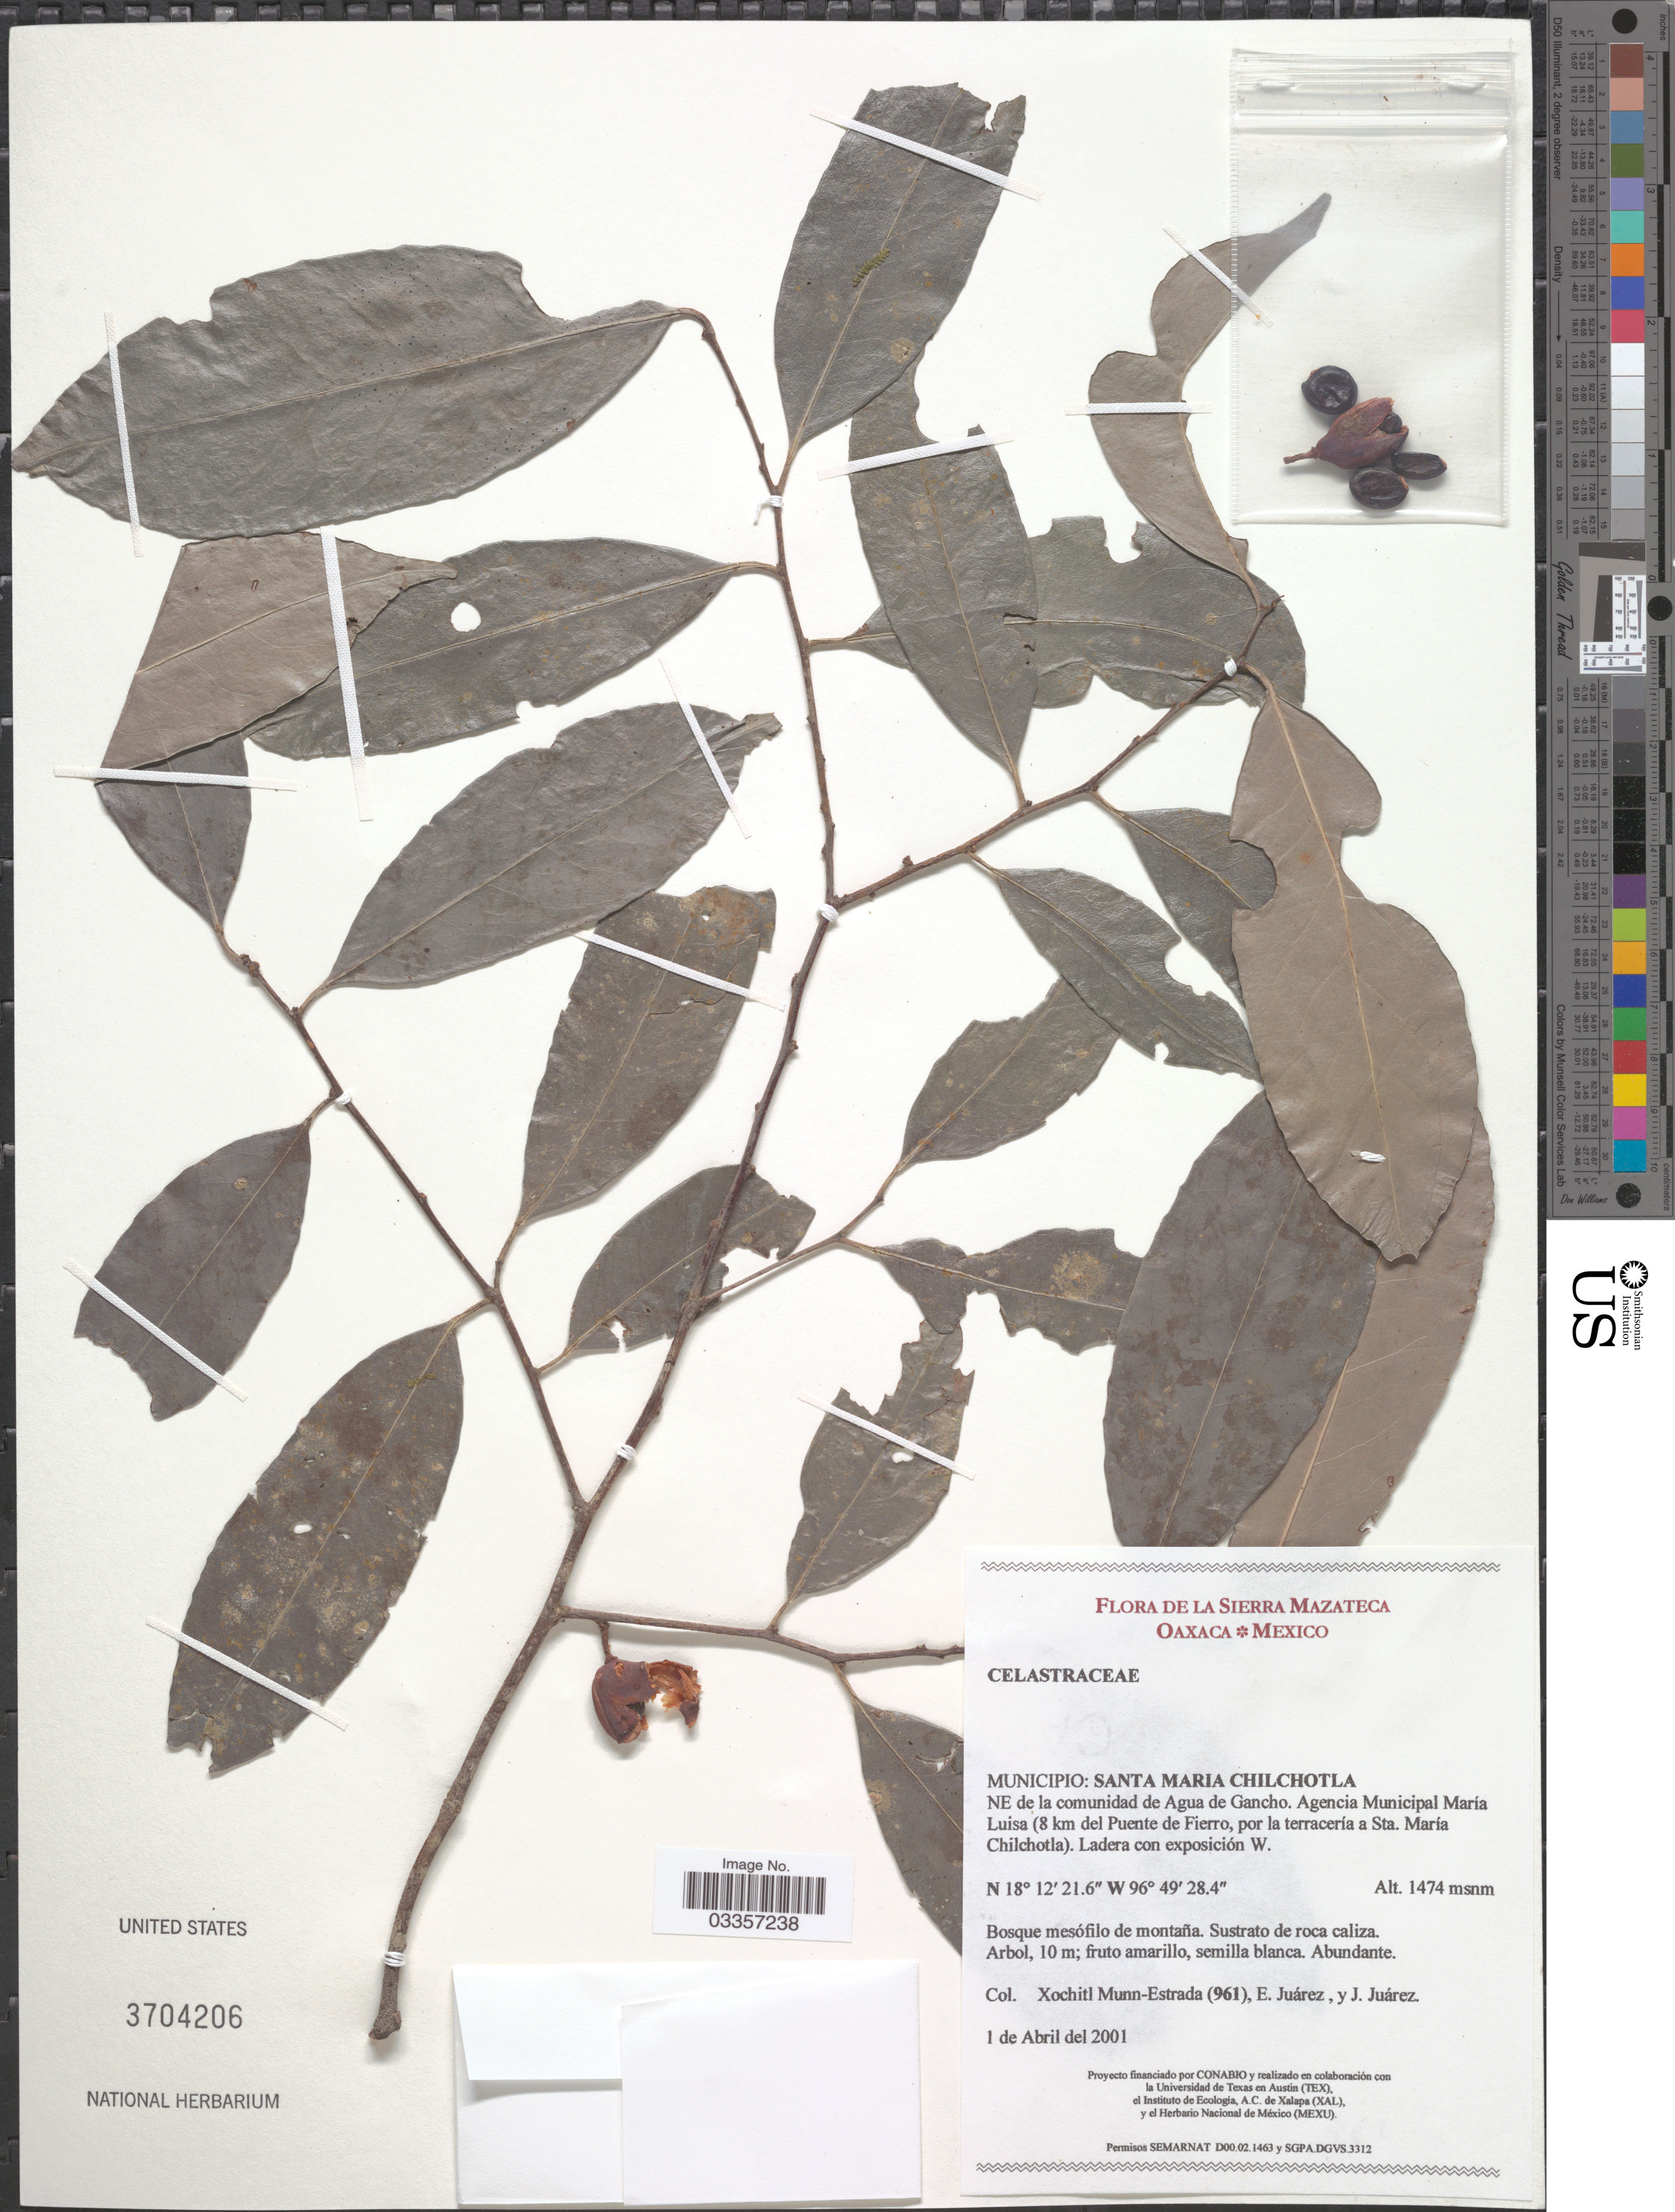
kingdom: Plantae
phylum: Tracheophyta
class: Magnoliopsida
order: Celastrales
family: Celastraceae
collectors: X. Munn-Estrada, E. Juarez & J. Juarez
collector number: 961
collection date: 2001-04-01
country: Mexico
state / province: Oaxaca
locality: La Sierra Mazateca. Municipio: Santa Maria Chilchotla. NE de la comunidad de Agua de Gancho. Agencia Municipal María Luisa (8 km del Puente de Fierro, por la terracería a Sta. María Chilchotla). Ladera con exposición W.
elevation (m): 1474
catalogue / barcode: US 3704206